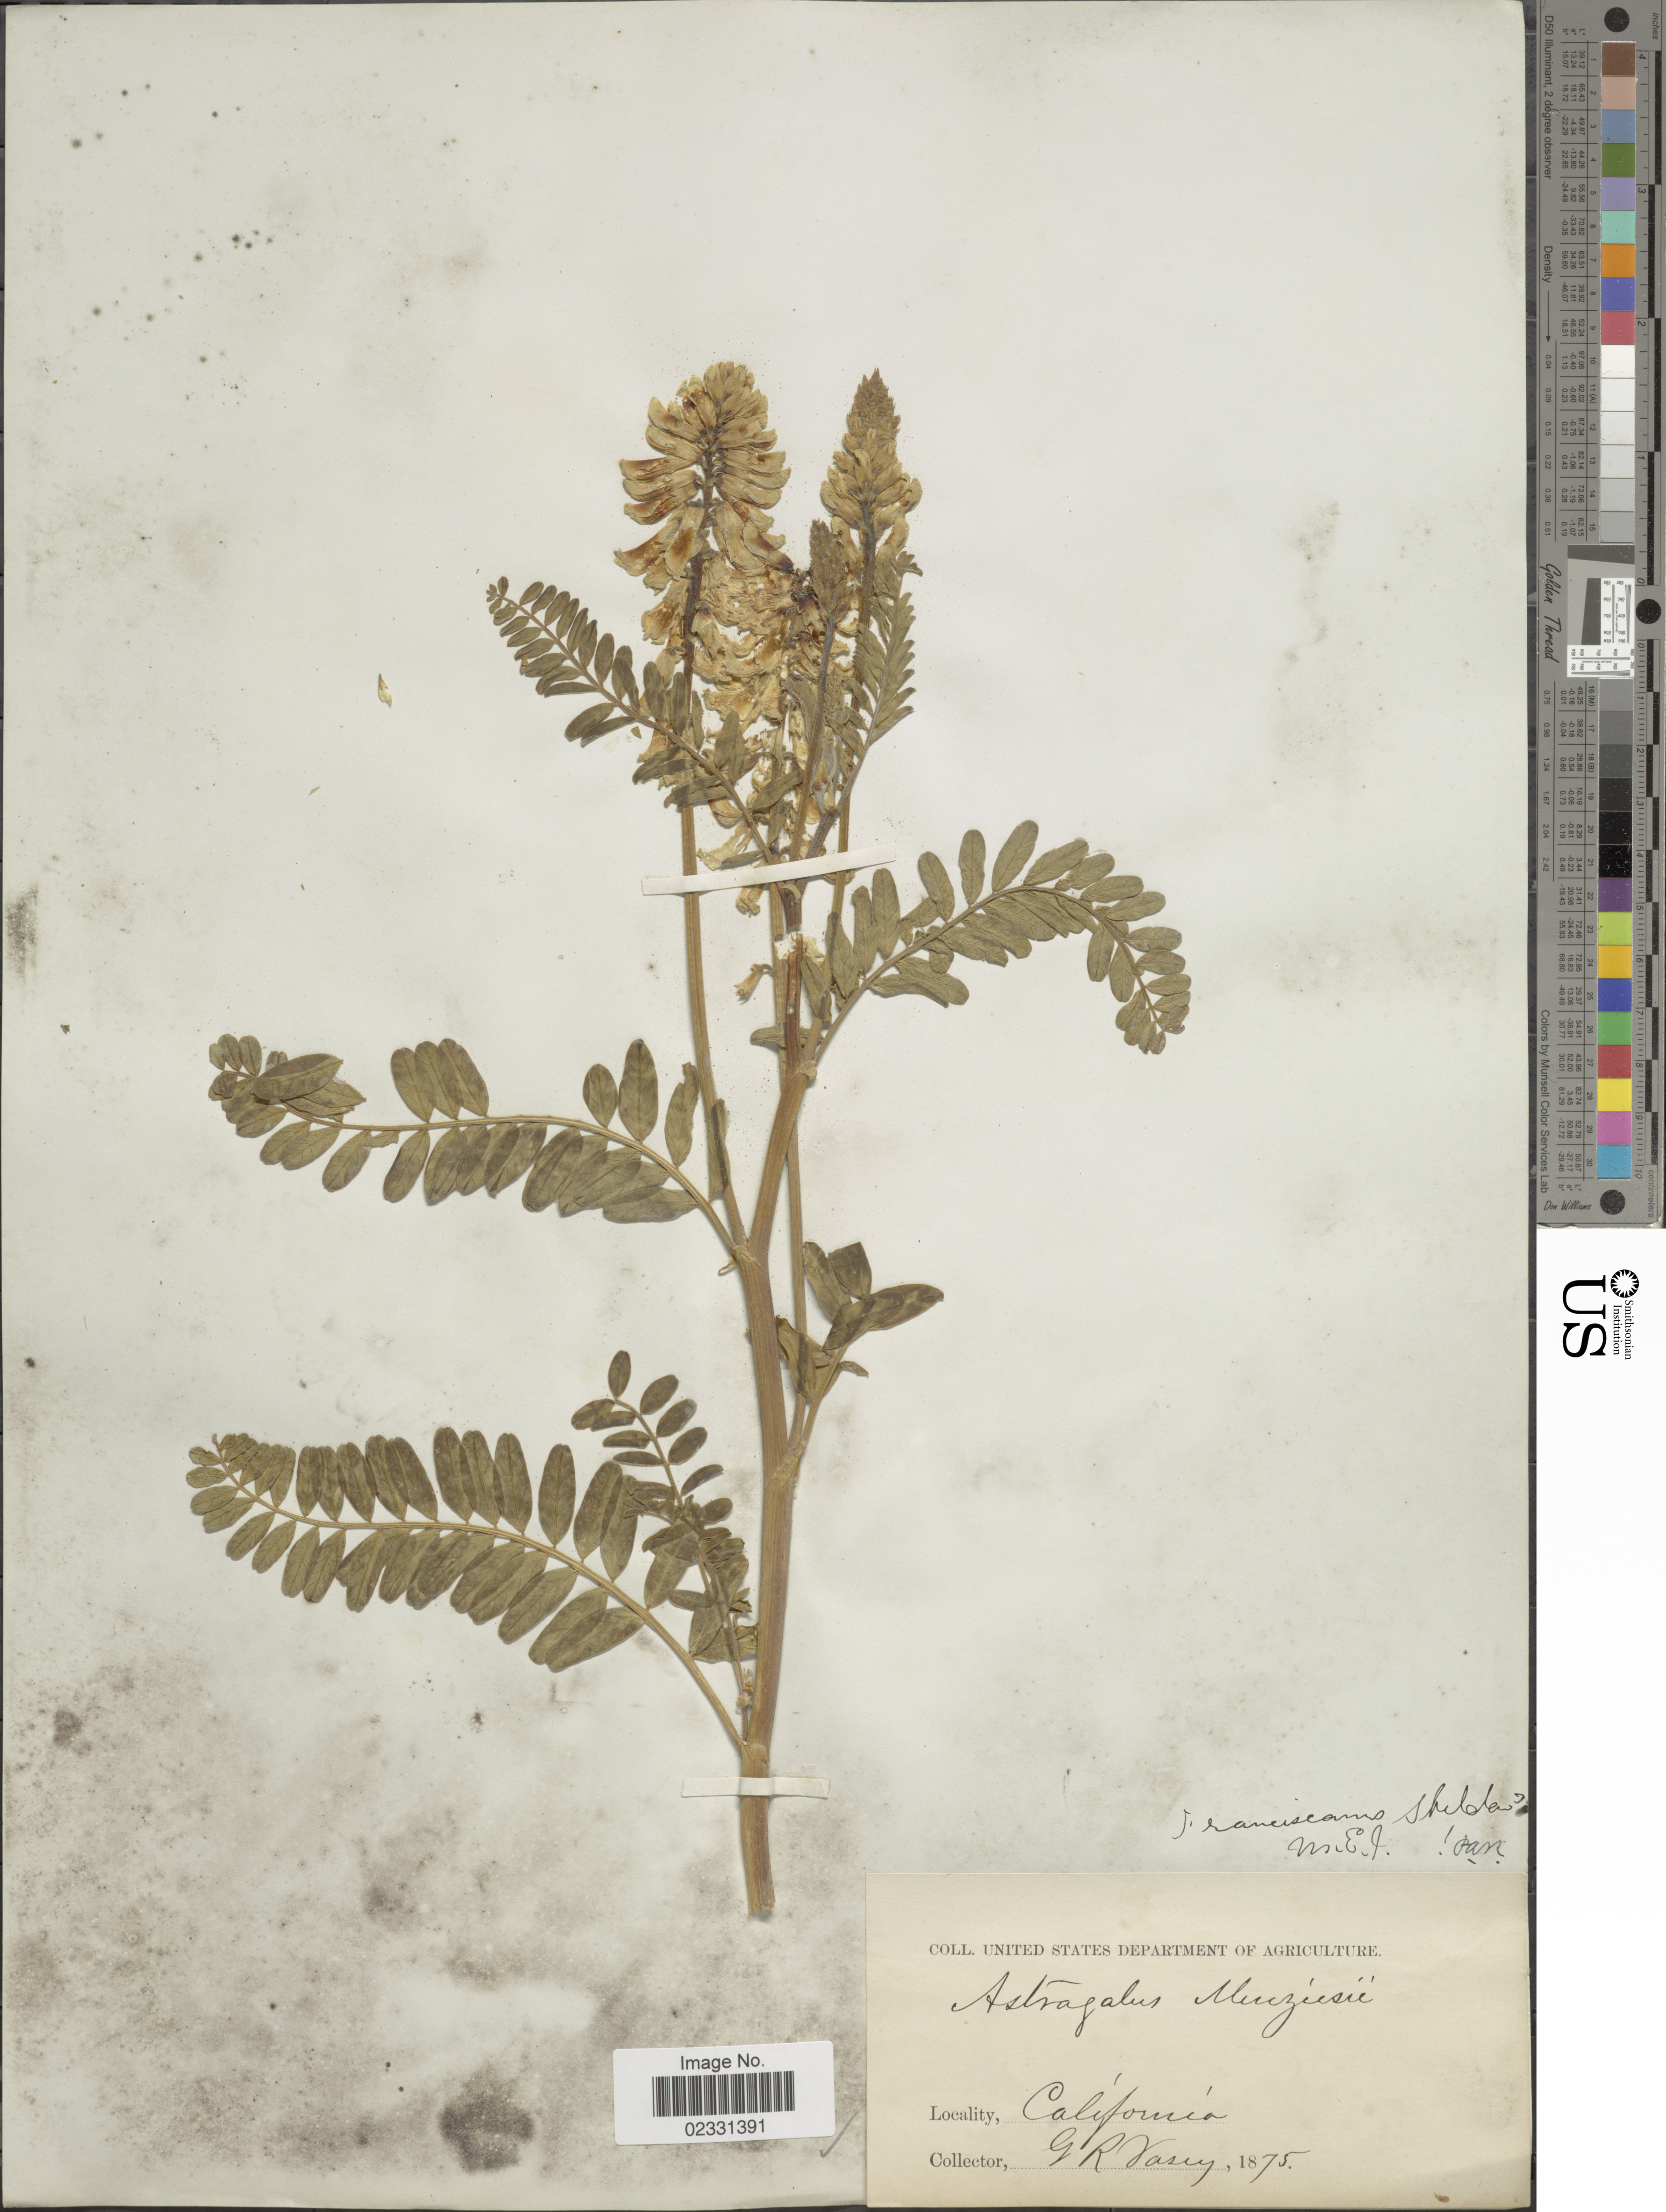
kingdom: Plantae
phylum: Tracheophyta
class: Magnoliopsida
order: Fabales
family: Fabaceae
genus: Astragalus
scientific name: Astragalus franciscanus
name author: E. Sheld.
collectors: G. R. Vasey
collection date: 1875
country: United States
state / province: California